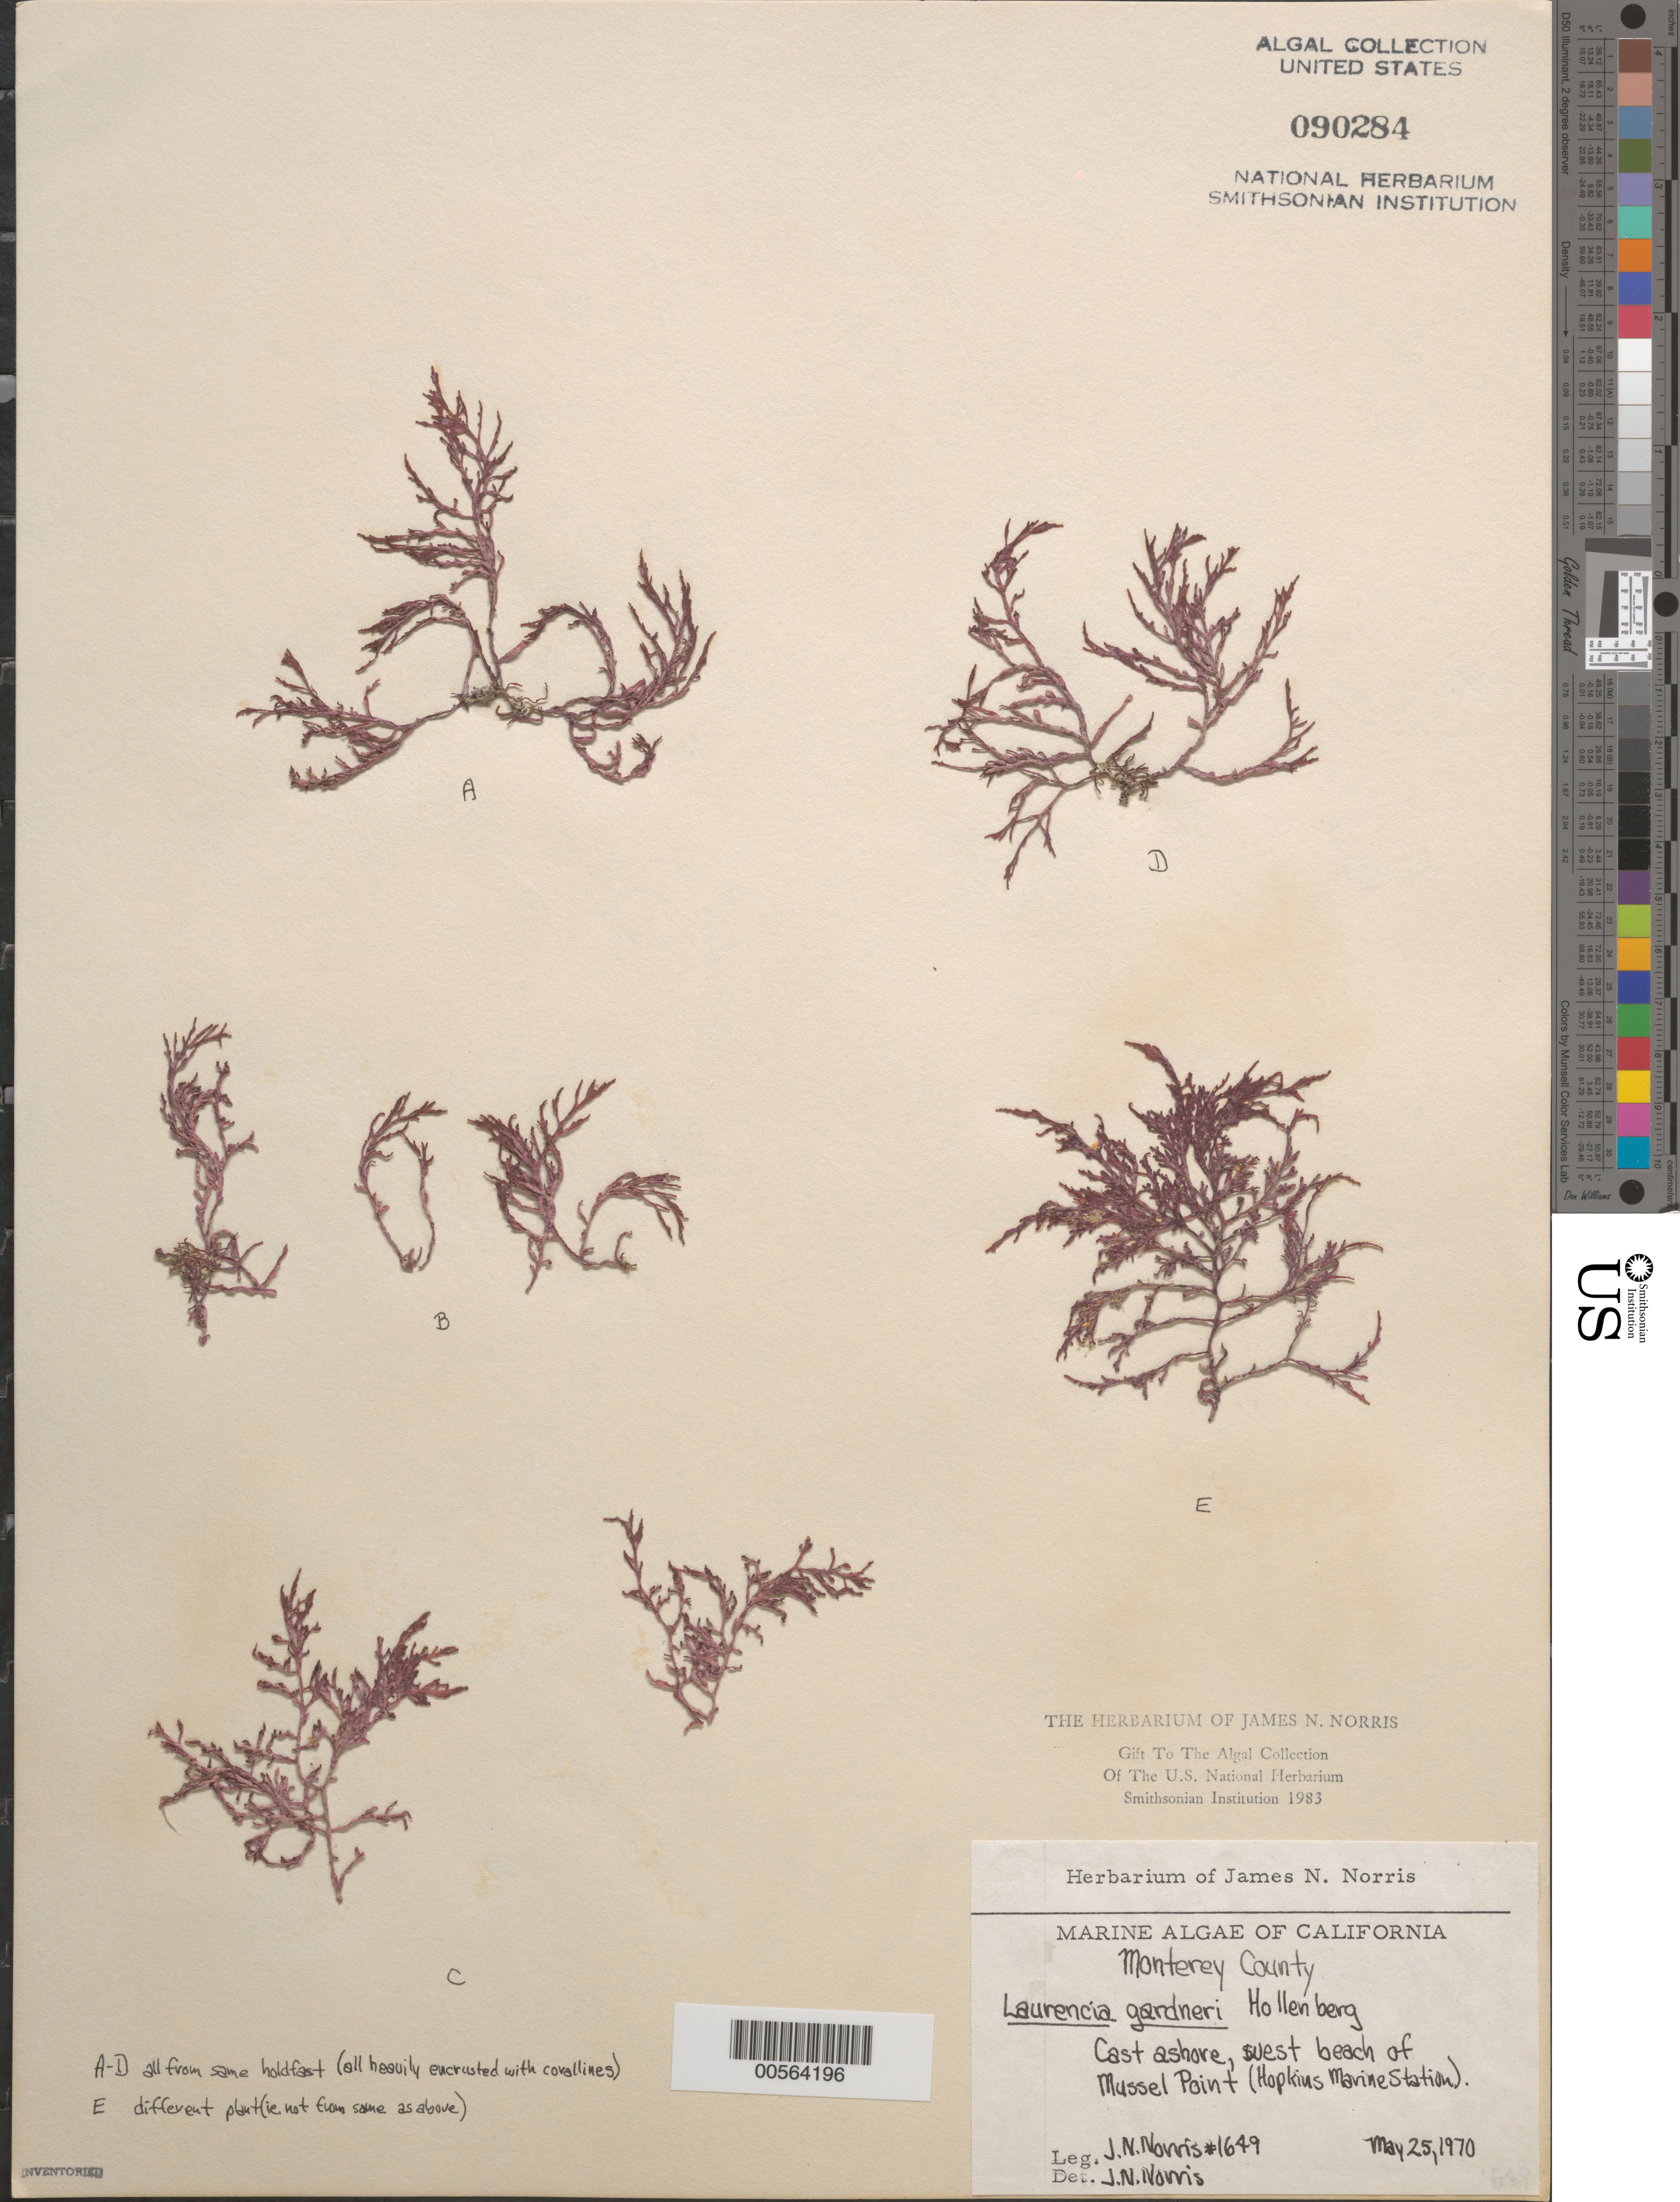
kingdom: Plantae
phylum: Rhodophyta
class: Florideophyceae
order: Ceramiales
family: Rhodomelaceae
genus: Laurencia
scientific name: Laurencia gardneri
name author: Hollenb. in G.M. Sm. & Hollenb.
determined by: Norris, James N.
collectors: J. N. Norris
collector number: JN-1649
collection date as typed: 25 May 1970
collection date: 1970-05-25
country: United States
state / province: California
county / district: Monterey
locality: West Beach, Hopkins Marine Station, Mussel Point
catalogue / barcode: US 90284